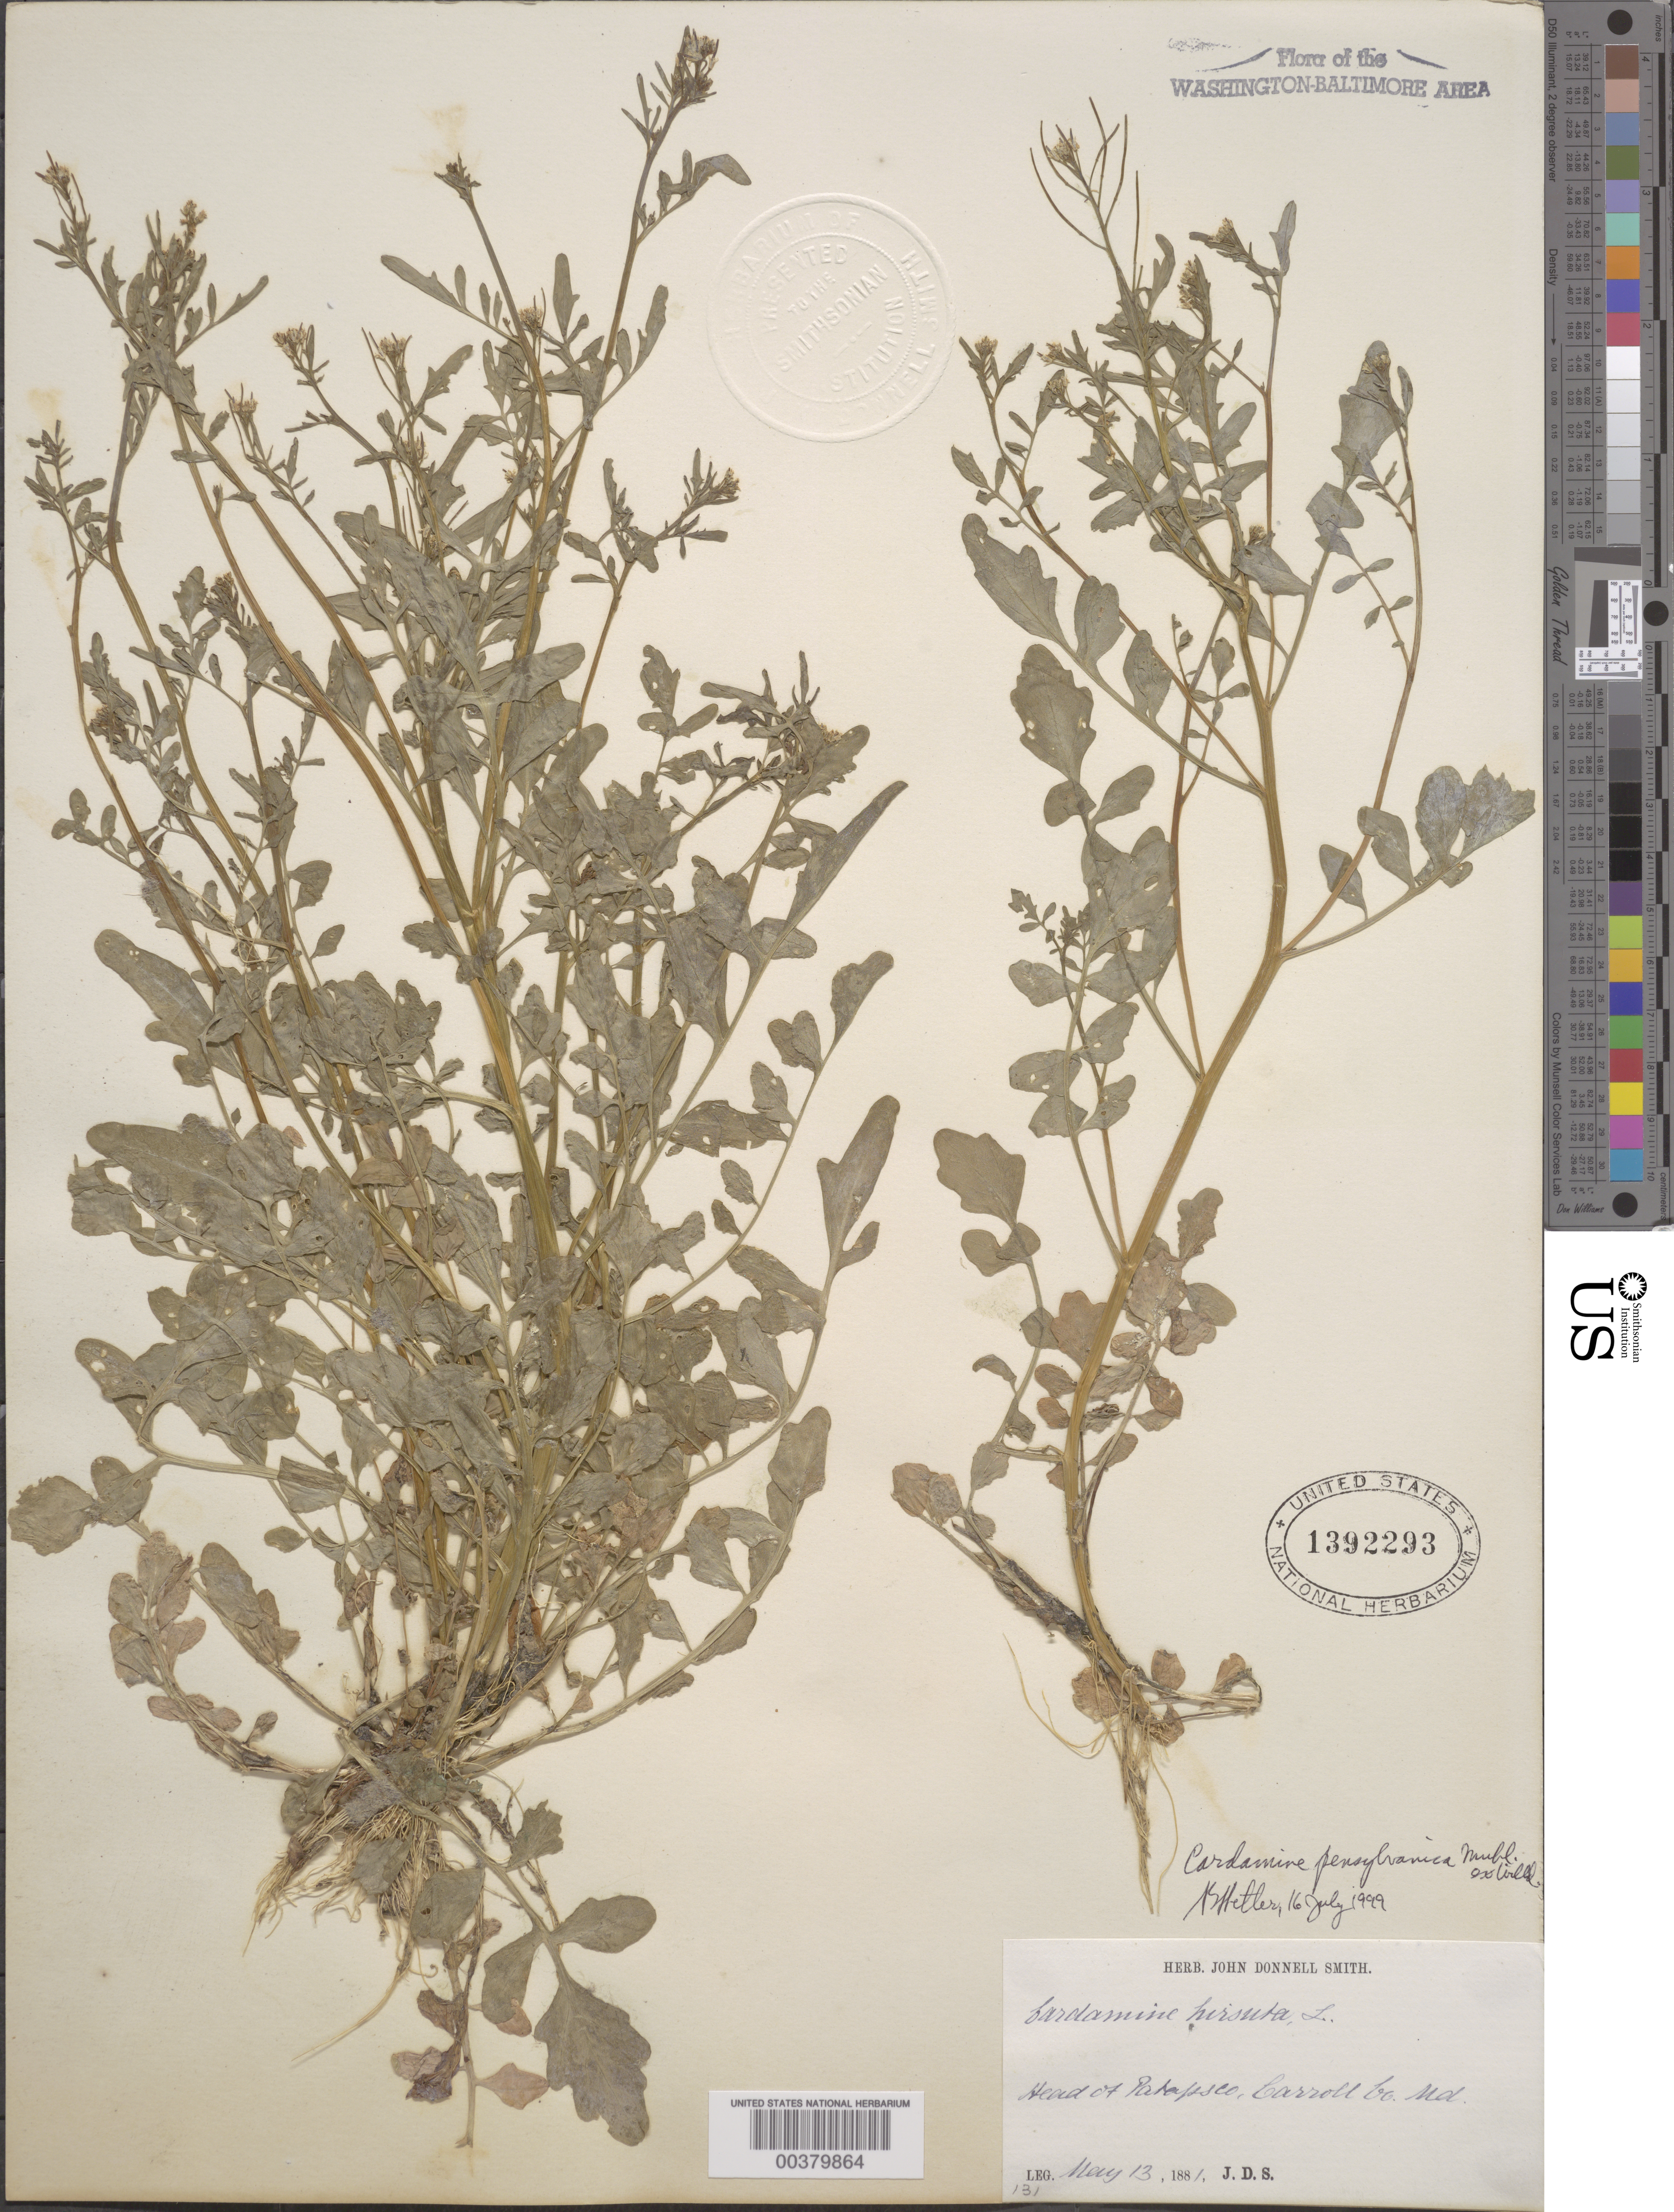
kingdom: Plantae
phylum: Tracheophyta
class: Magnoliopsida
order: Brassicales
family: Brassicaceae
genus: Cardamine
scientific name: Cardamine pensylvanica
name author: Muhl. ex Willd.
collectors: J. Donnell Smith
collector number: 131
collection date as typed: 13 May 1881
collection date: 1881-05-13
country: United States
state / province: Maryland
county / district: Carroll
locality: headwaters of the Patapsco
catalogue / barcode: US 1392293